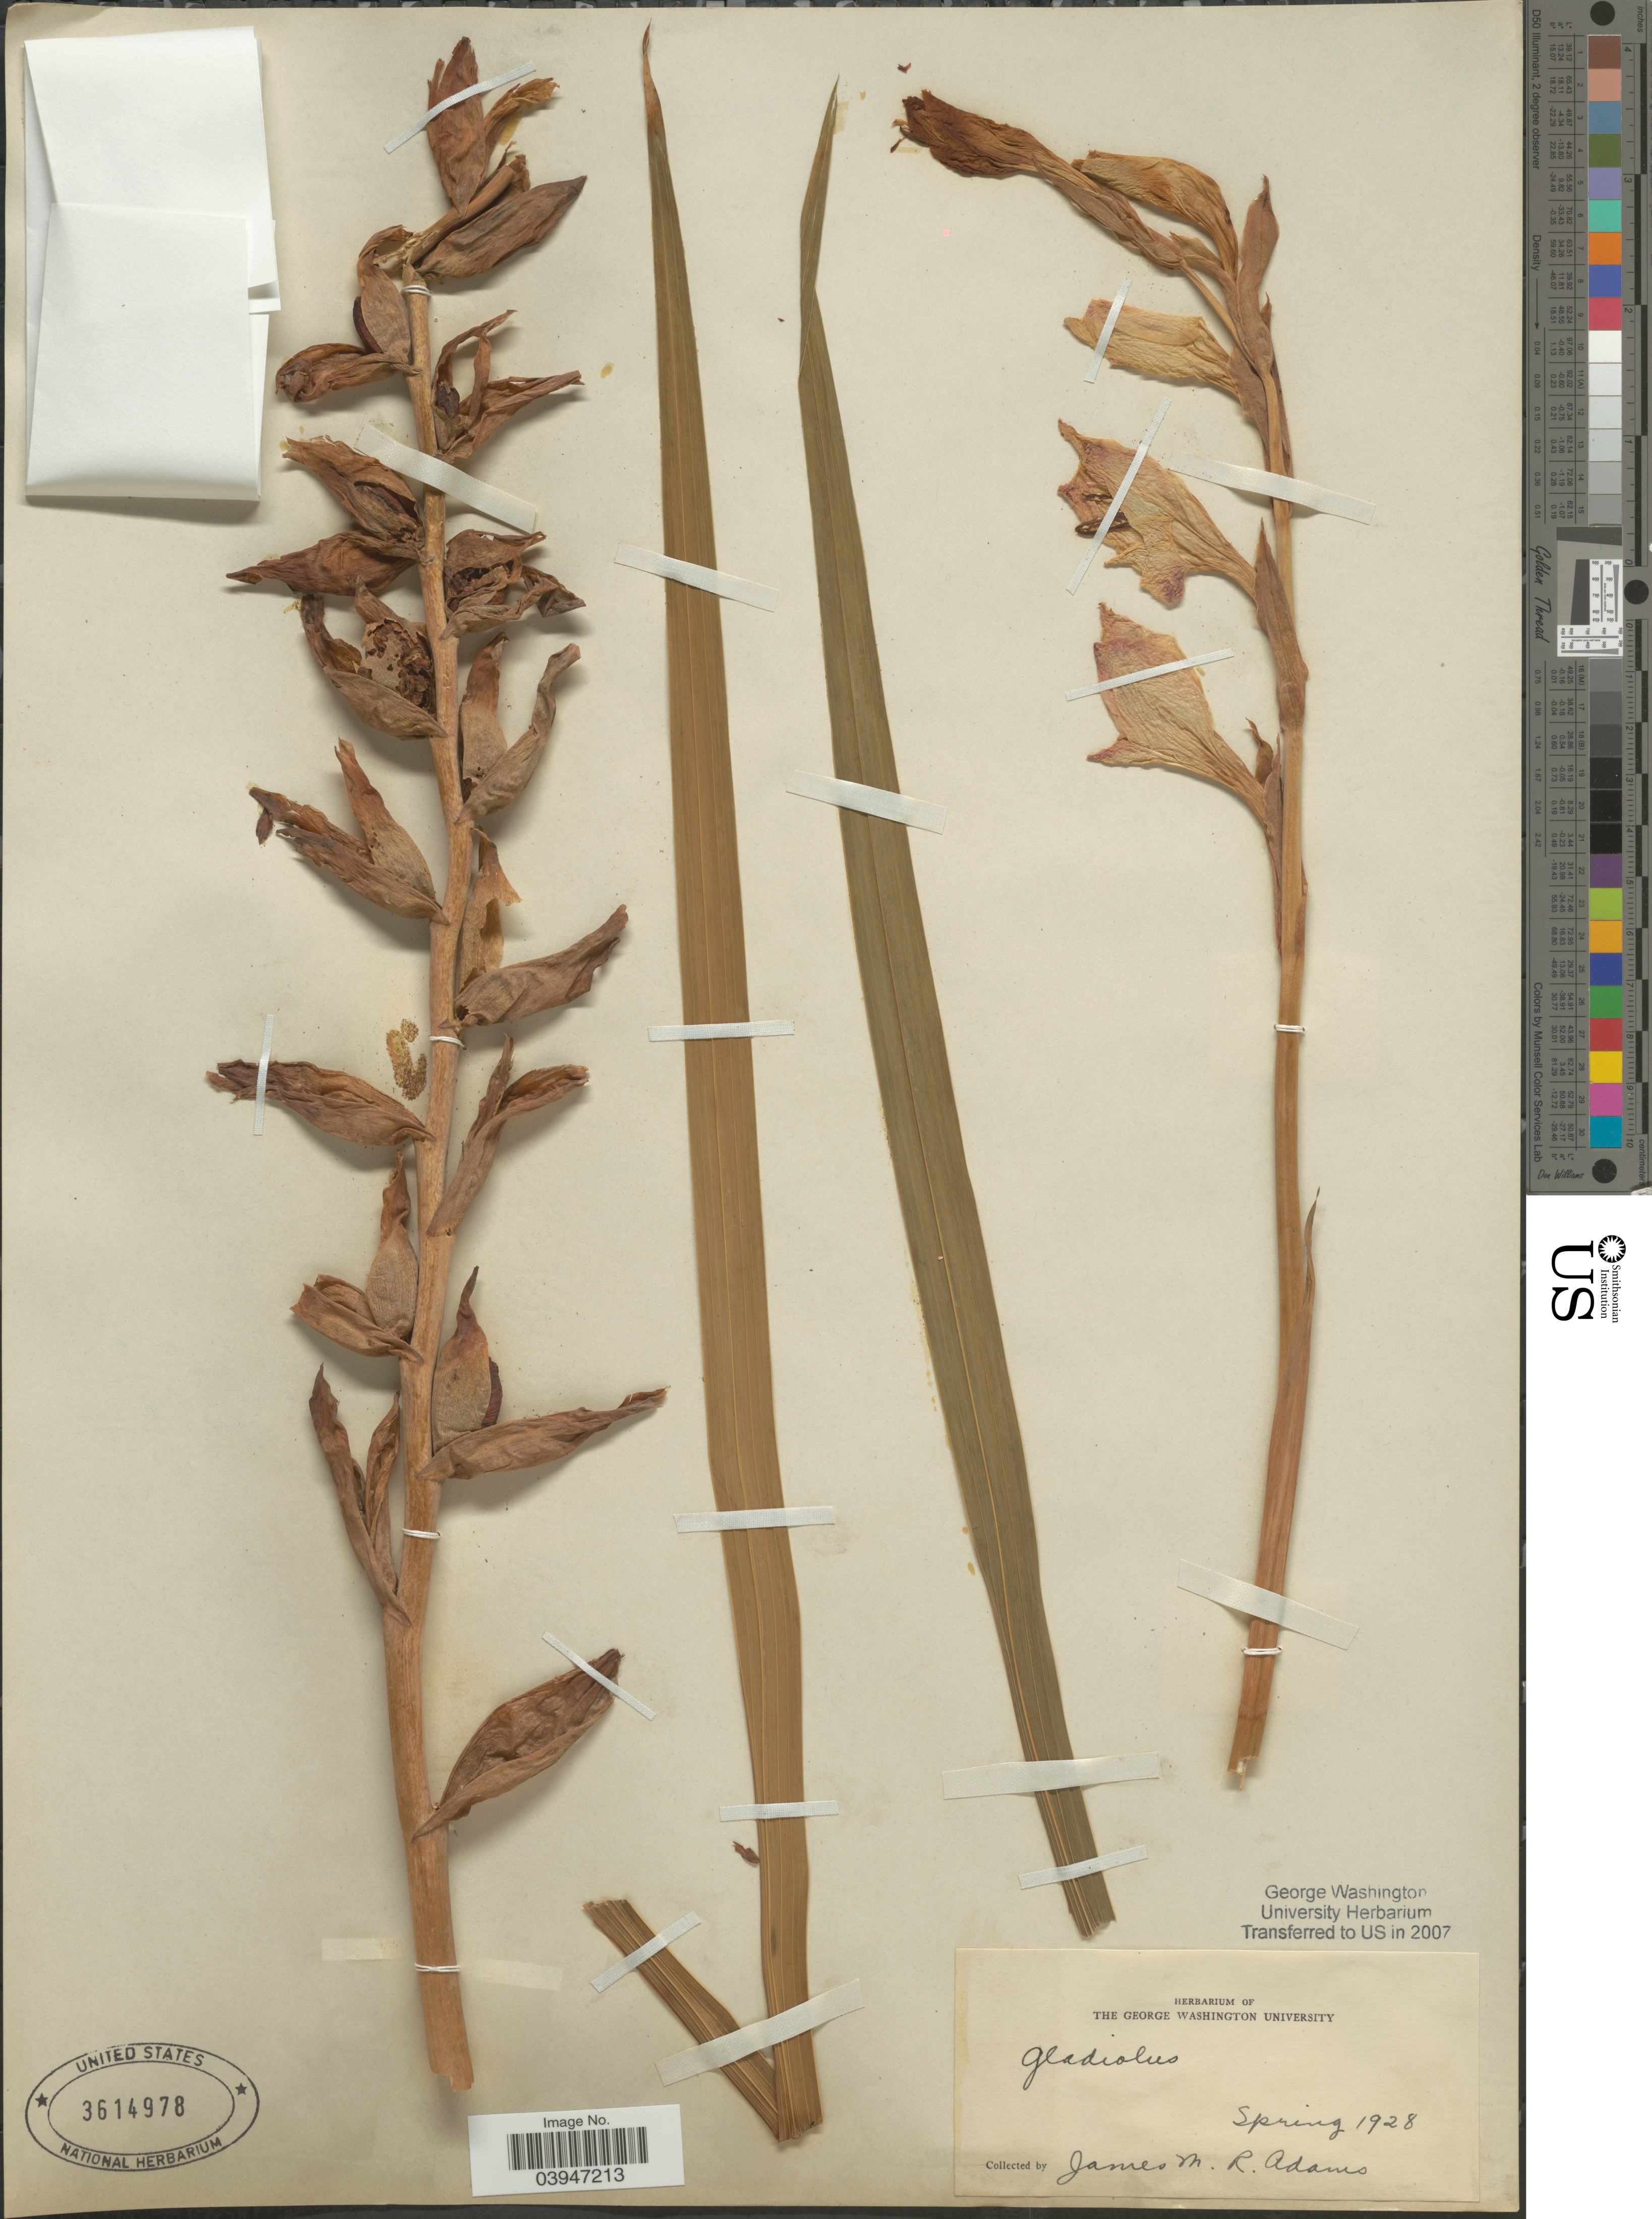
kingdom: Plantae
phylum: Tracheophyta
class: Liliopsida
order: Asparagales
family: Iridaceae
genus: Gladiolus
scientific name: Gladiolus sp.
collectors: J. M. F. Adams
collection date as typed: Spring 1928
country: United States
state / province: Washington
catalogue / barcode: US 3614978